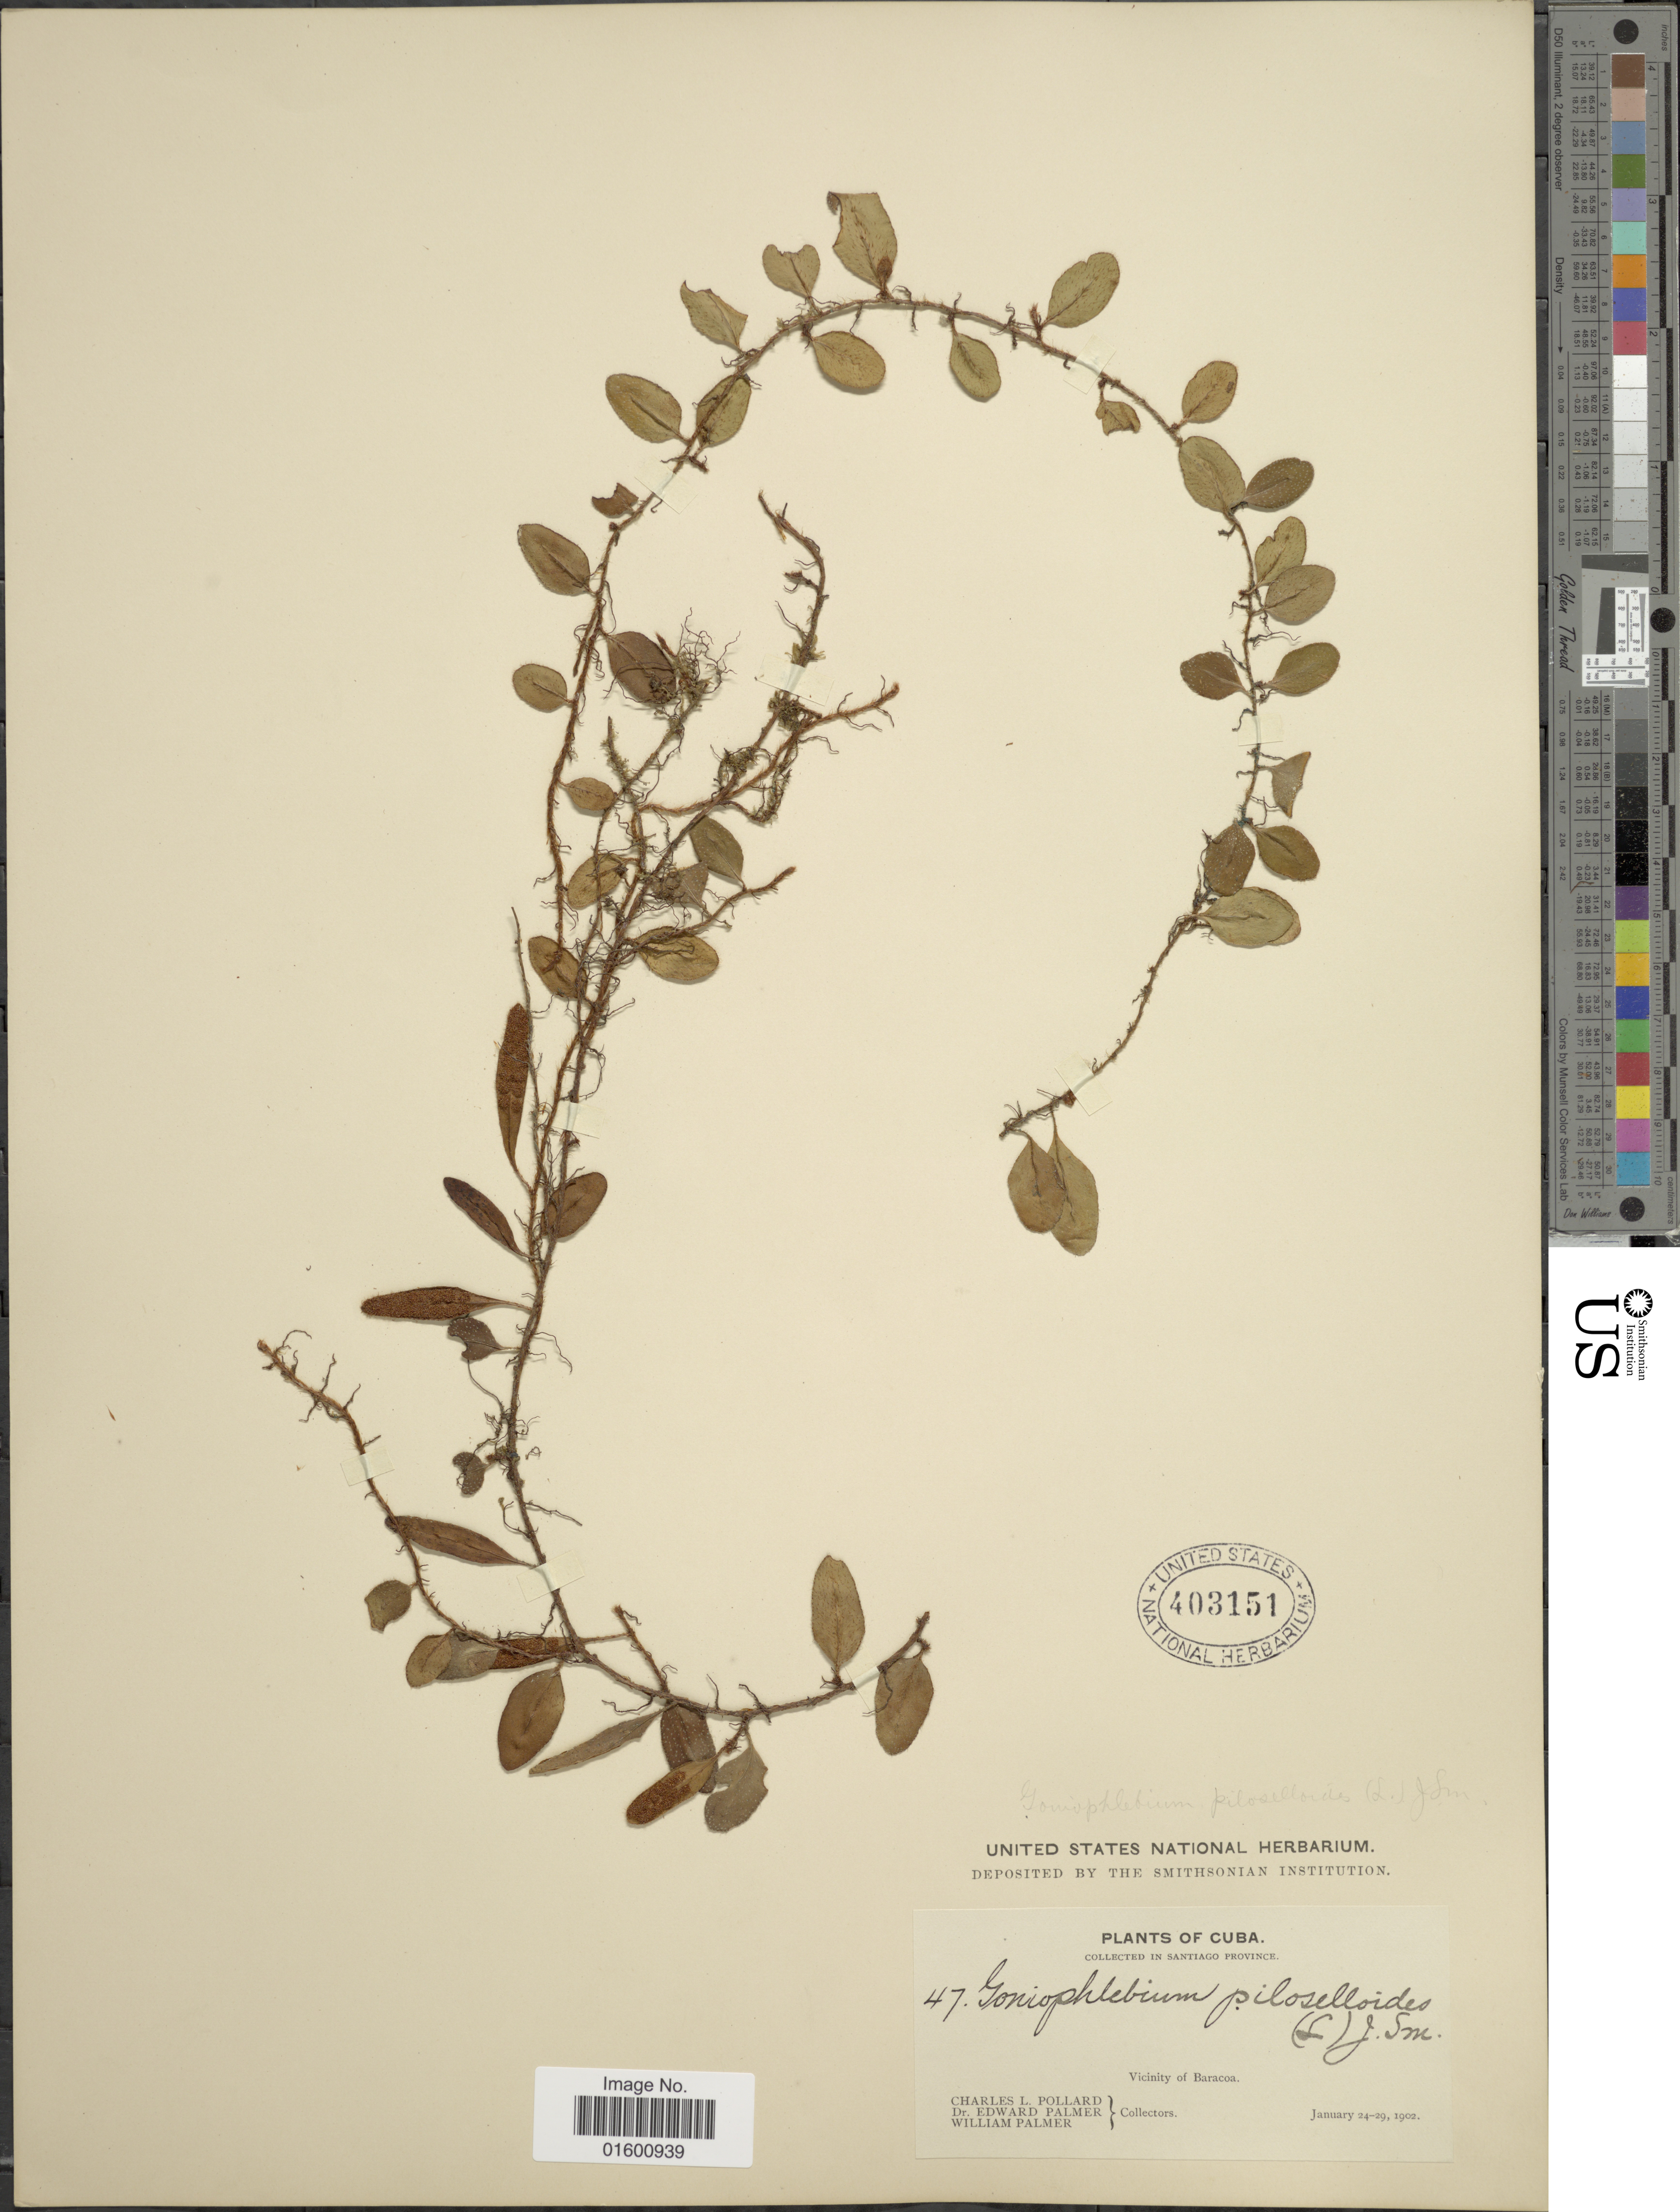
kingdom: Plantae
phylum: Tracheophyta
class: Polypodiopsida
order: Polypodiales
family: Polypodiaceae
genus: Microgramma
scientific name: Microgramma piloselloides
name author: (L.) Copel.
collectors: C. L. Pollard, E. Palmer & W. Palmer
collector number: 47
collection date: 1902-01-24/1902-01-29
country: Cuba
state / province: Santiago de Cuba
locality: Vicinity of Baracoa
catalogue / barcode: US 403151